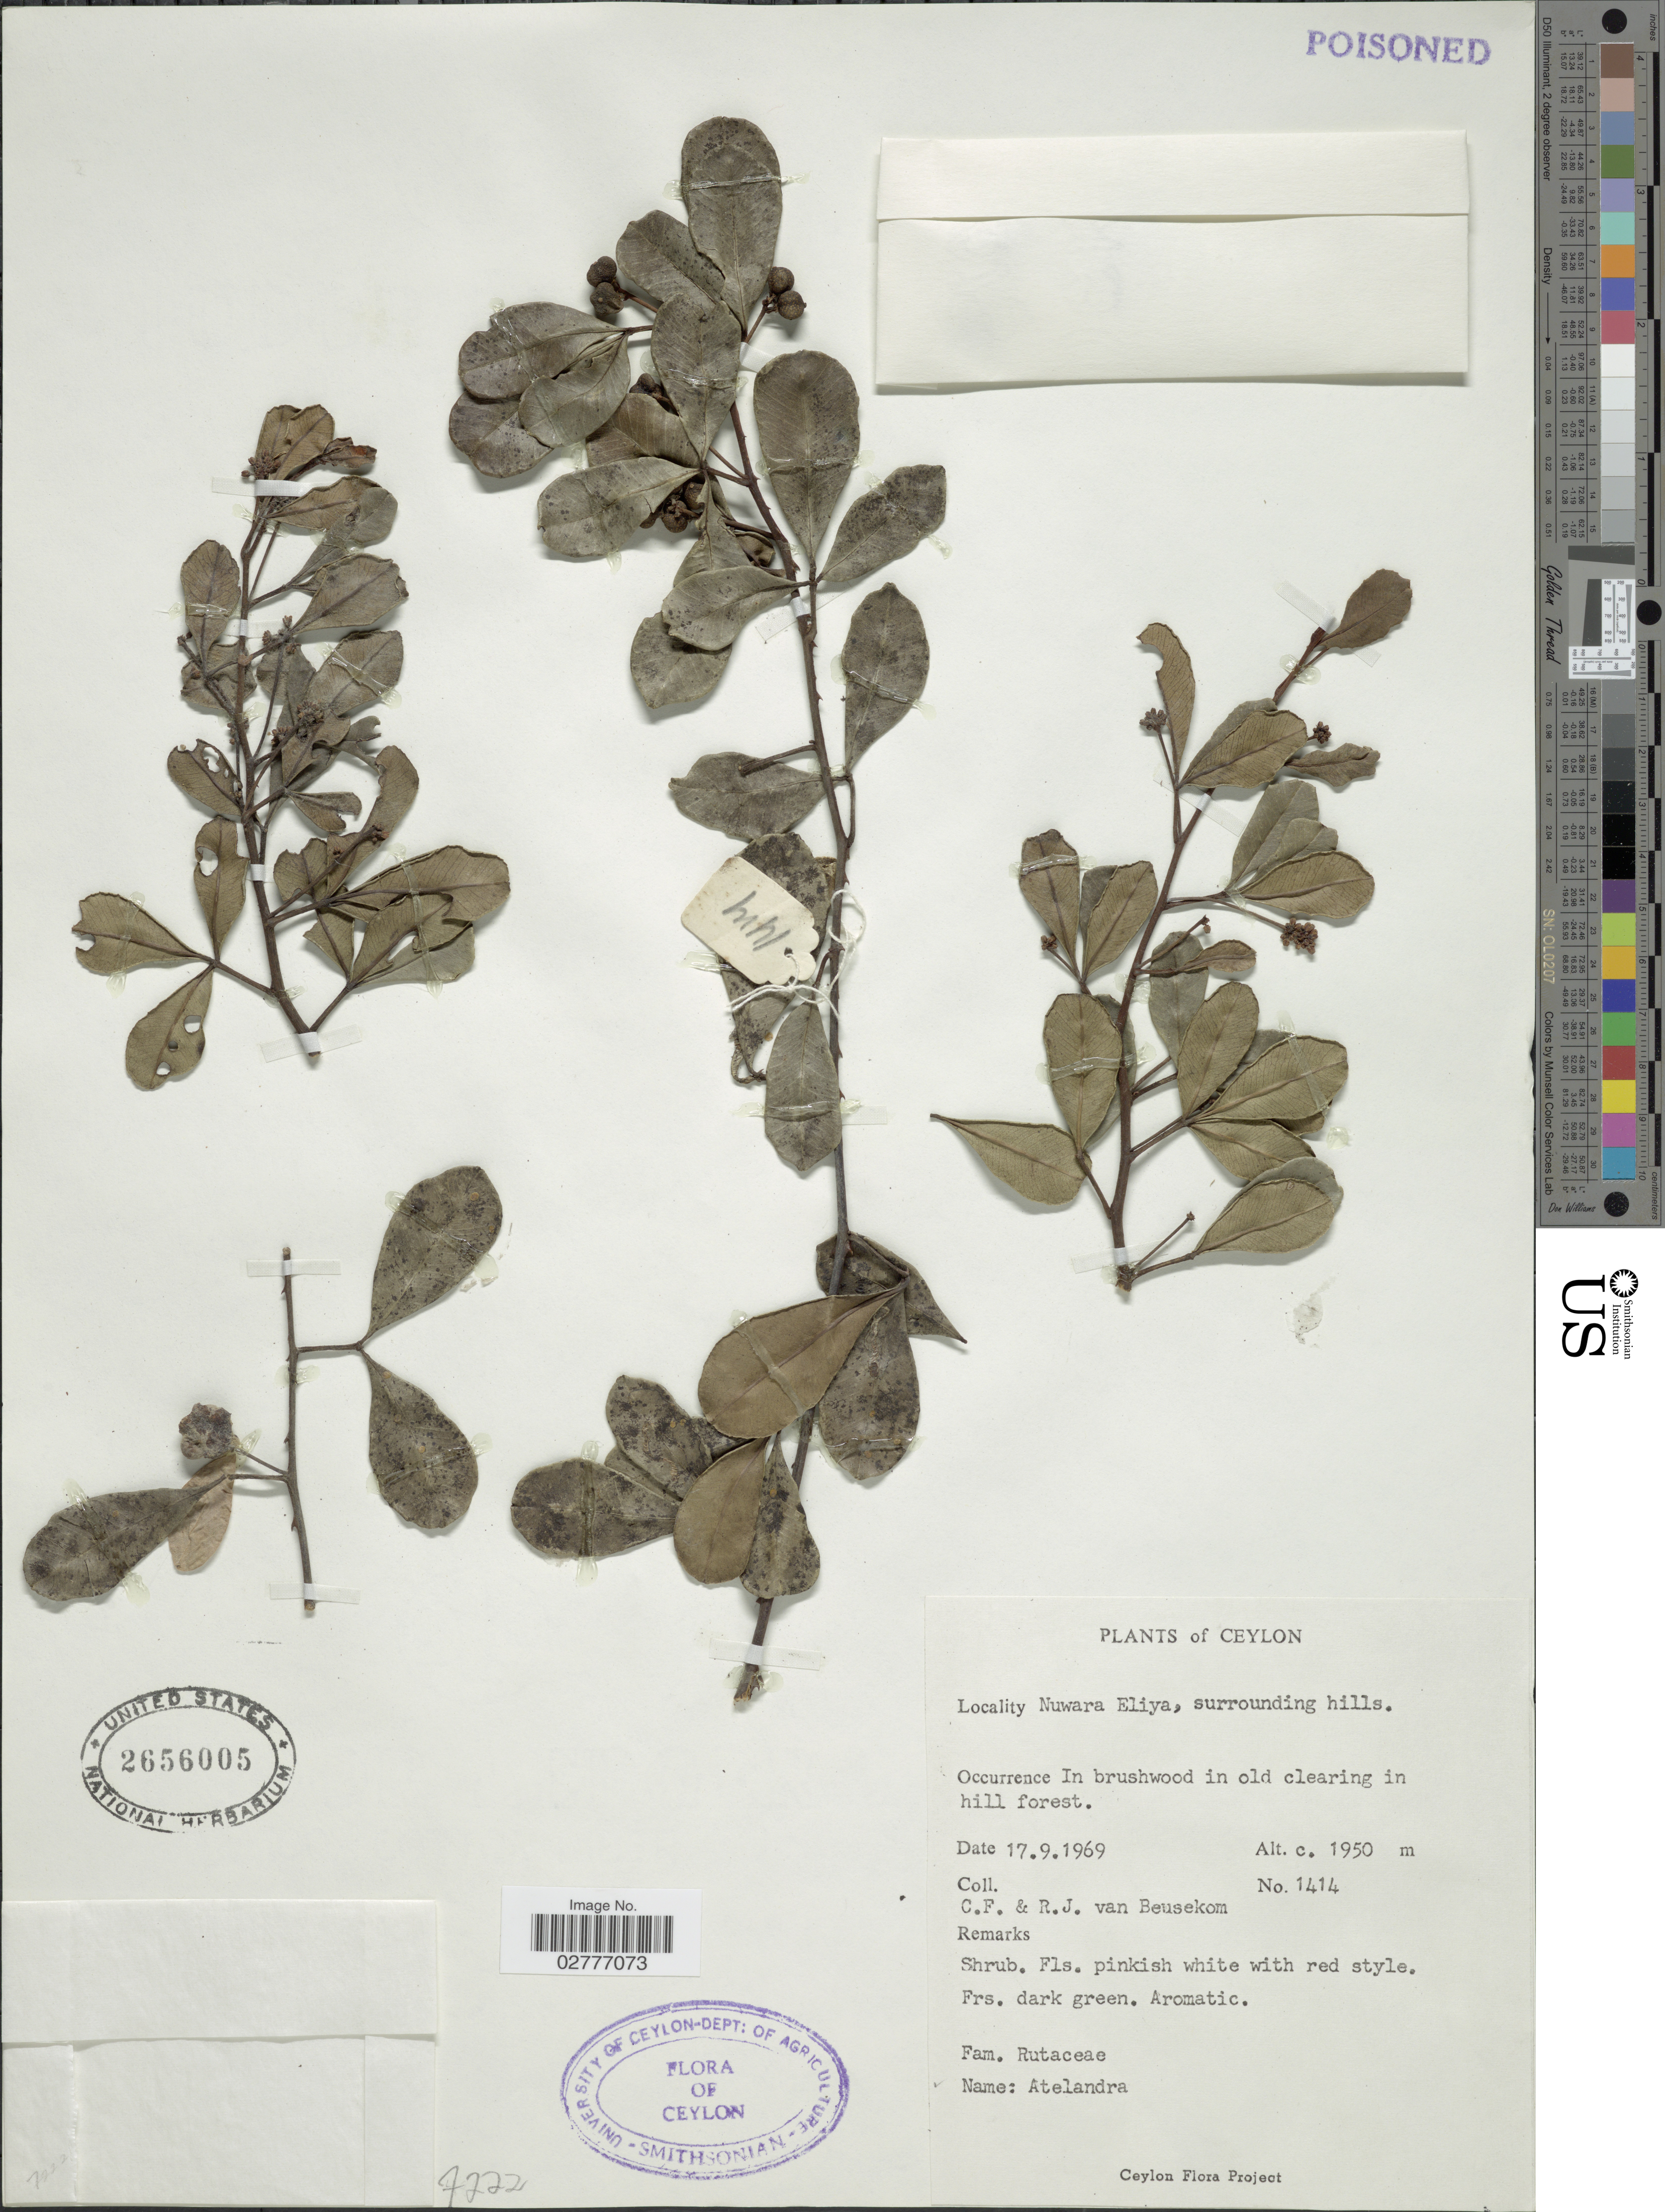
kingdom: Plantae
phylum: Tracheophyta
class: Magnoliopsida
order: Lamiales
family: Lamiaceae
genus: Hemigenia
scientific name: Hemigenia sp.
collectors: C. F. Beusekom & R. Van Beusekom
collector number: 1414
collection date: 1969-09-17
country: Sri Lanka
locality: Ceylon. Nuwara Eliya, surrounding hills.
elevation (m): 1950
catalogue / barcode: US 2656005